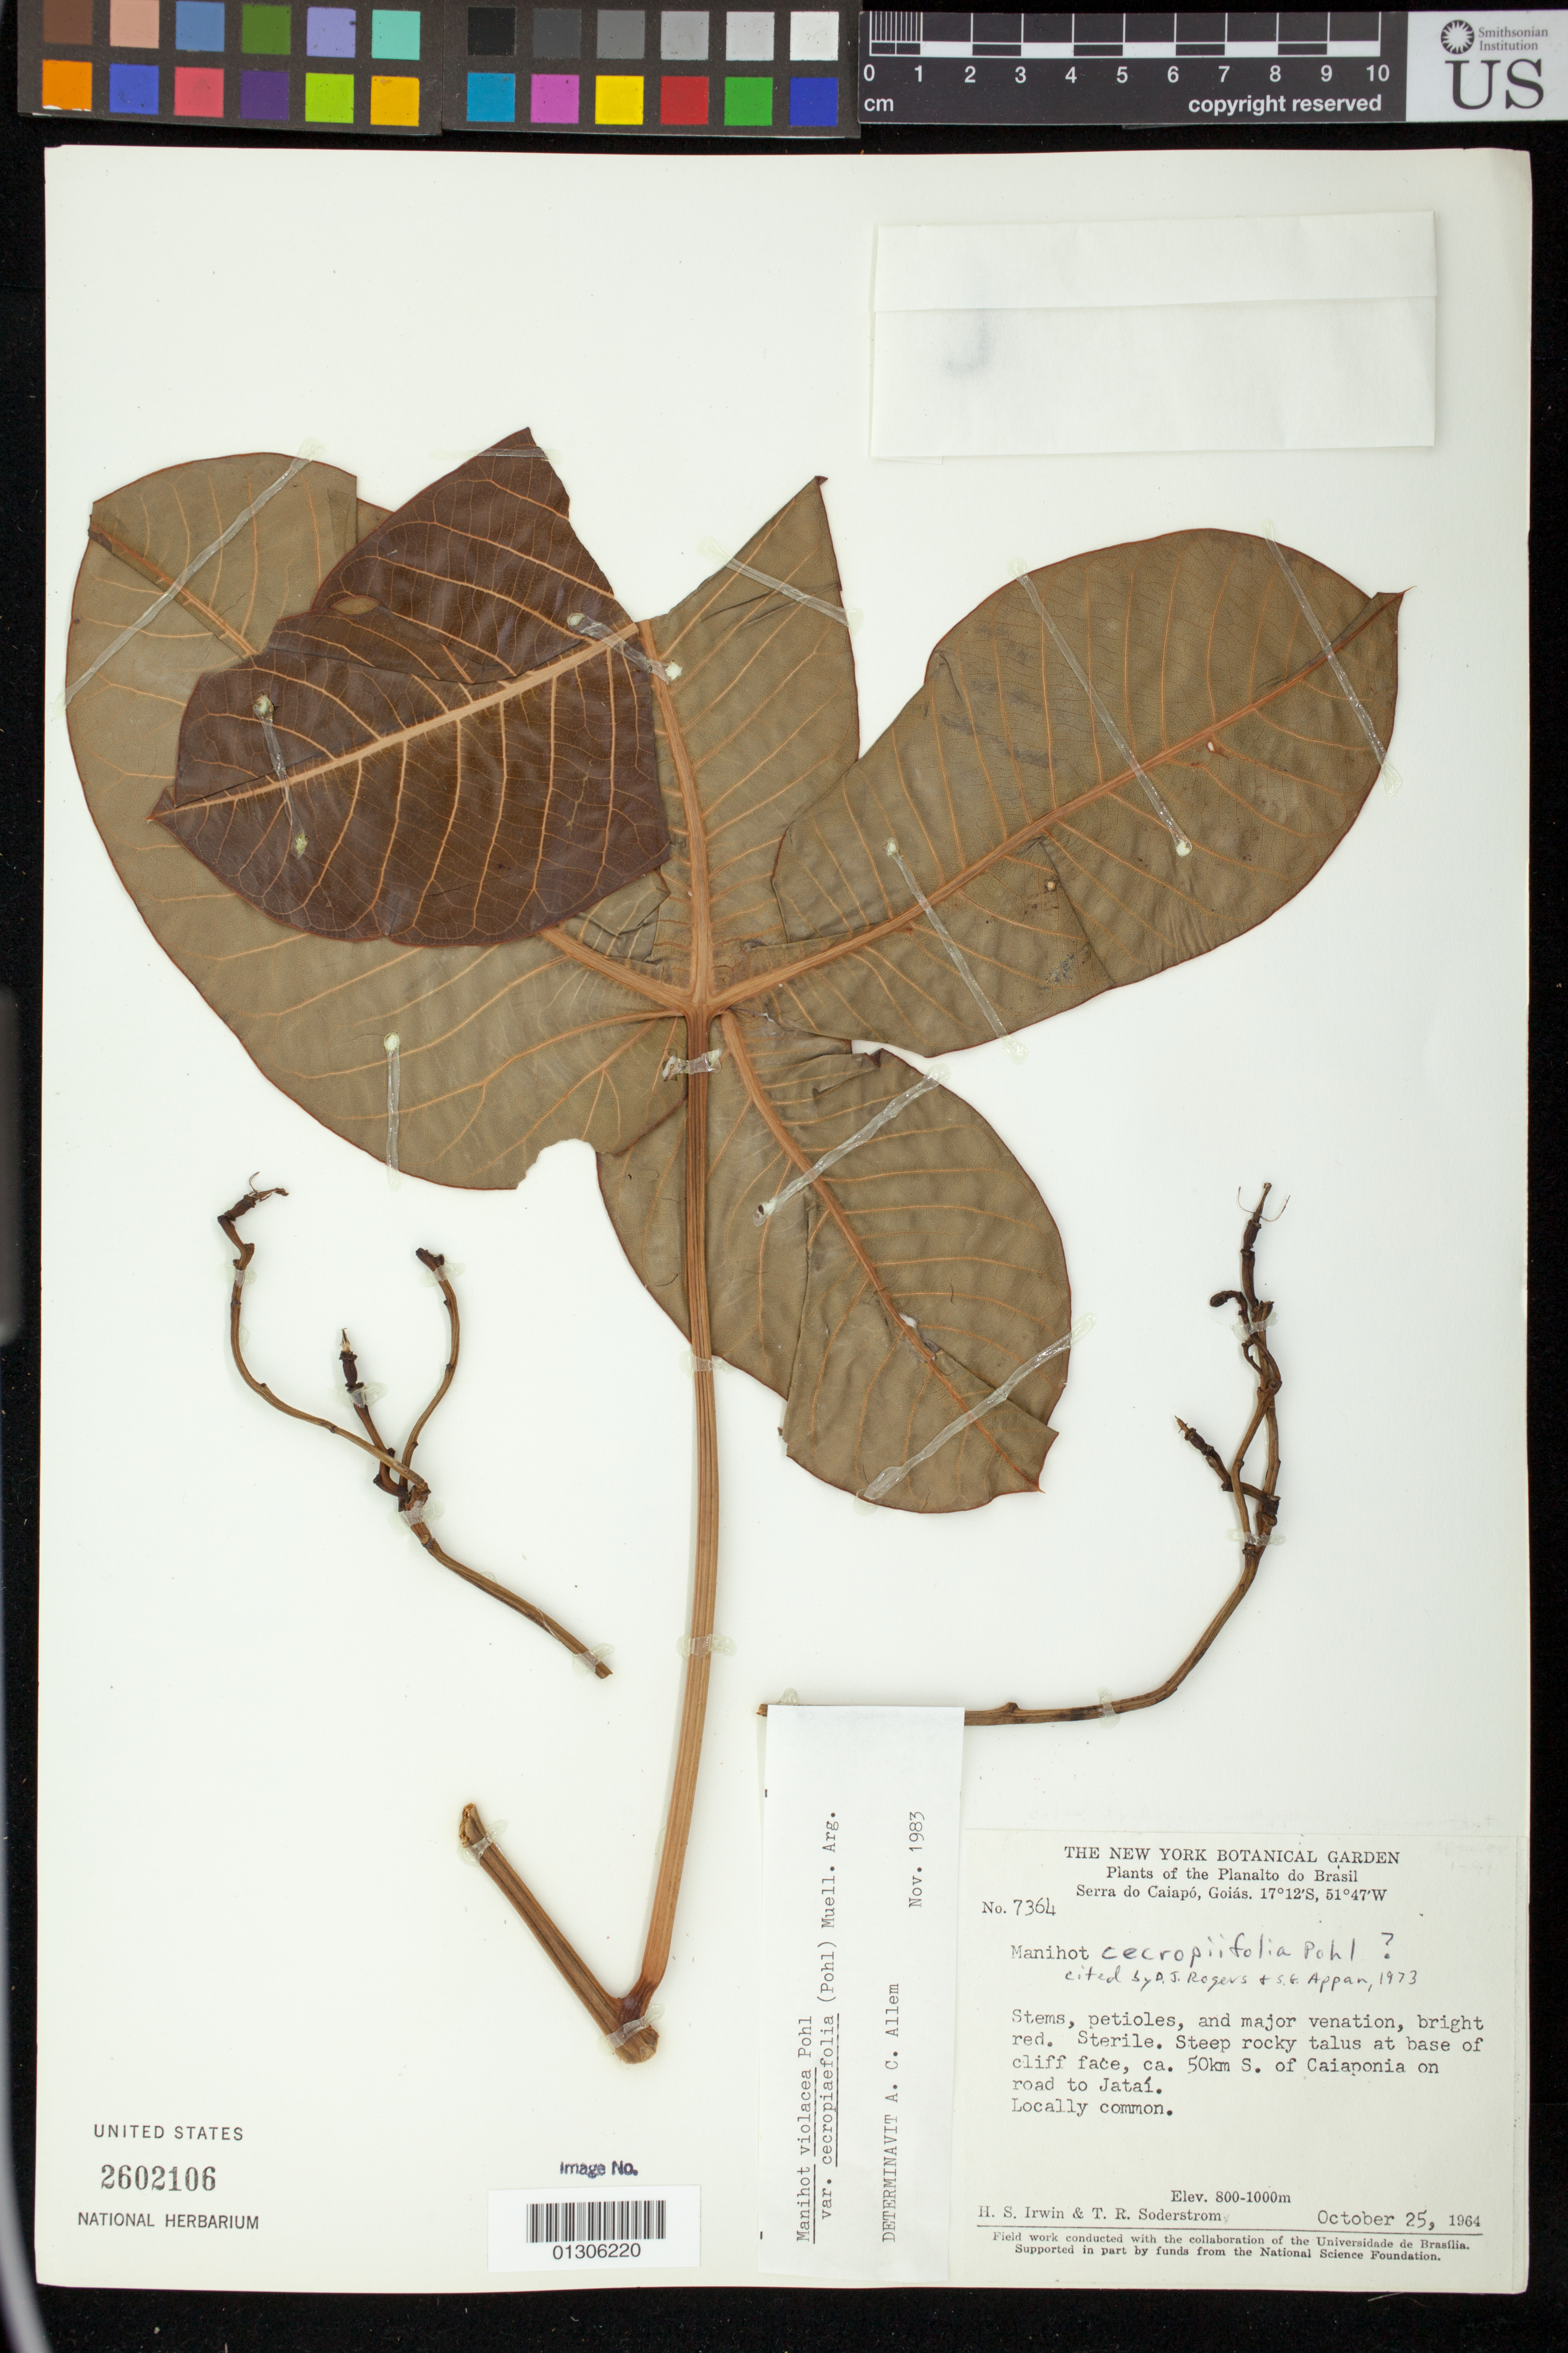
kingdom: Plantae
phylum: Tracheophyta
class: Magnoliopsida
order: Malpighiales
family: Euphorbiaceae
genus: Manihot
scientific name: Manihot cecropiifolia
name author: Pohl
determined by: Mendoza, M.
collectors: H. Irwin & T. R. Soderstrom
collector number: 7364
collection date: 1964-10-25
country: Brazil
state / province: Goias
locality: ca. 50km S. of Caiaponia on road to Jataã. Serra do Caiapo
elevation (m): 800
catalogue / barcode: US 2602106